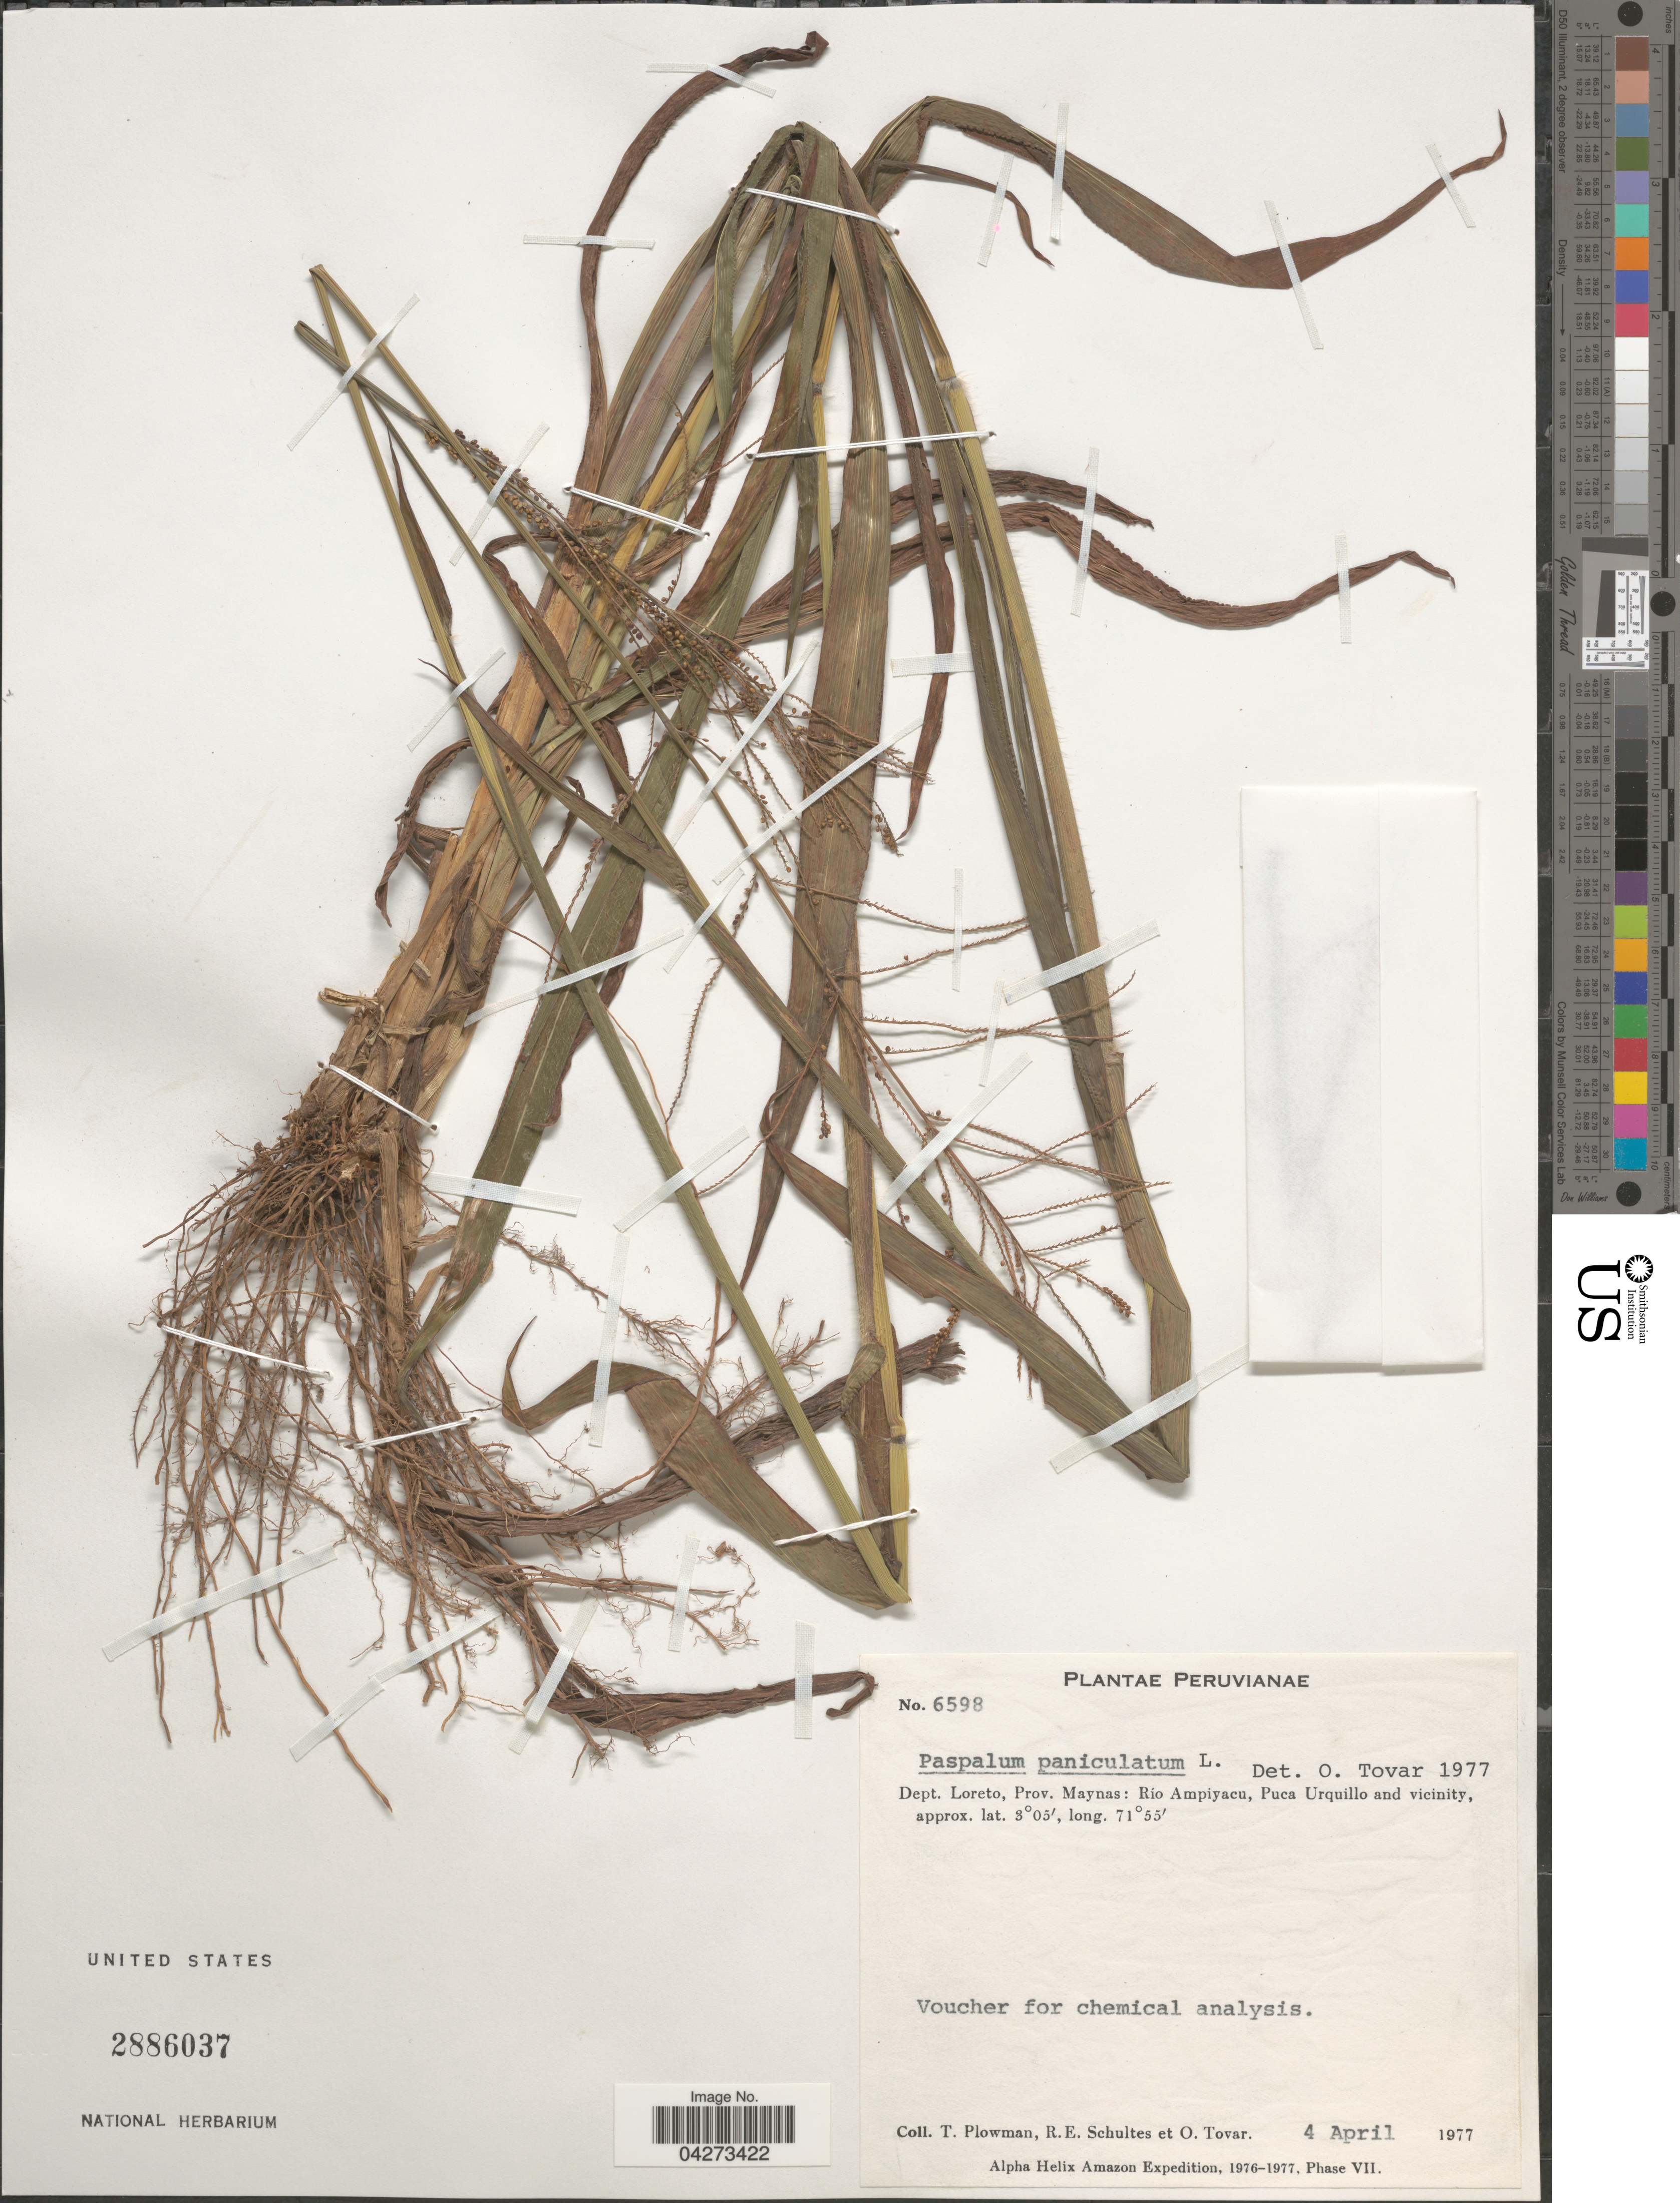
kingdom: Plantae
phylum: Tracheophyta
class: Liliopsida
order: Poales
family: Poaceae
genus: Paspalum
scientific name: Paspalum paniculatum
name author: L.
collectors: T. Plowman, R. E. Schultes & Ó. Tovar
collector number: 6598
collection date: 1977-04-04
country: Peru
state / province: Loreto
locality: Dept. Loreto, Prov. Maynas: Rio Ampiyacy, Puca Urquillo and vicinity. Alpha Helix Amazon Expedition, 1976-1977, Phase VII.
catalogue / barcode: US 2886037